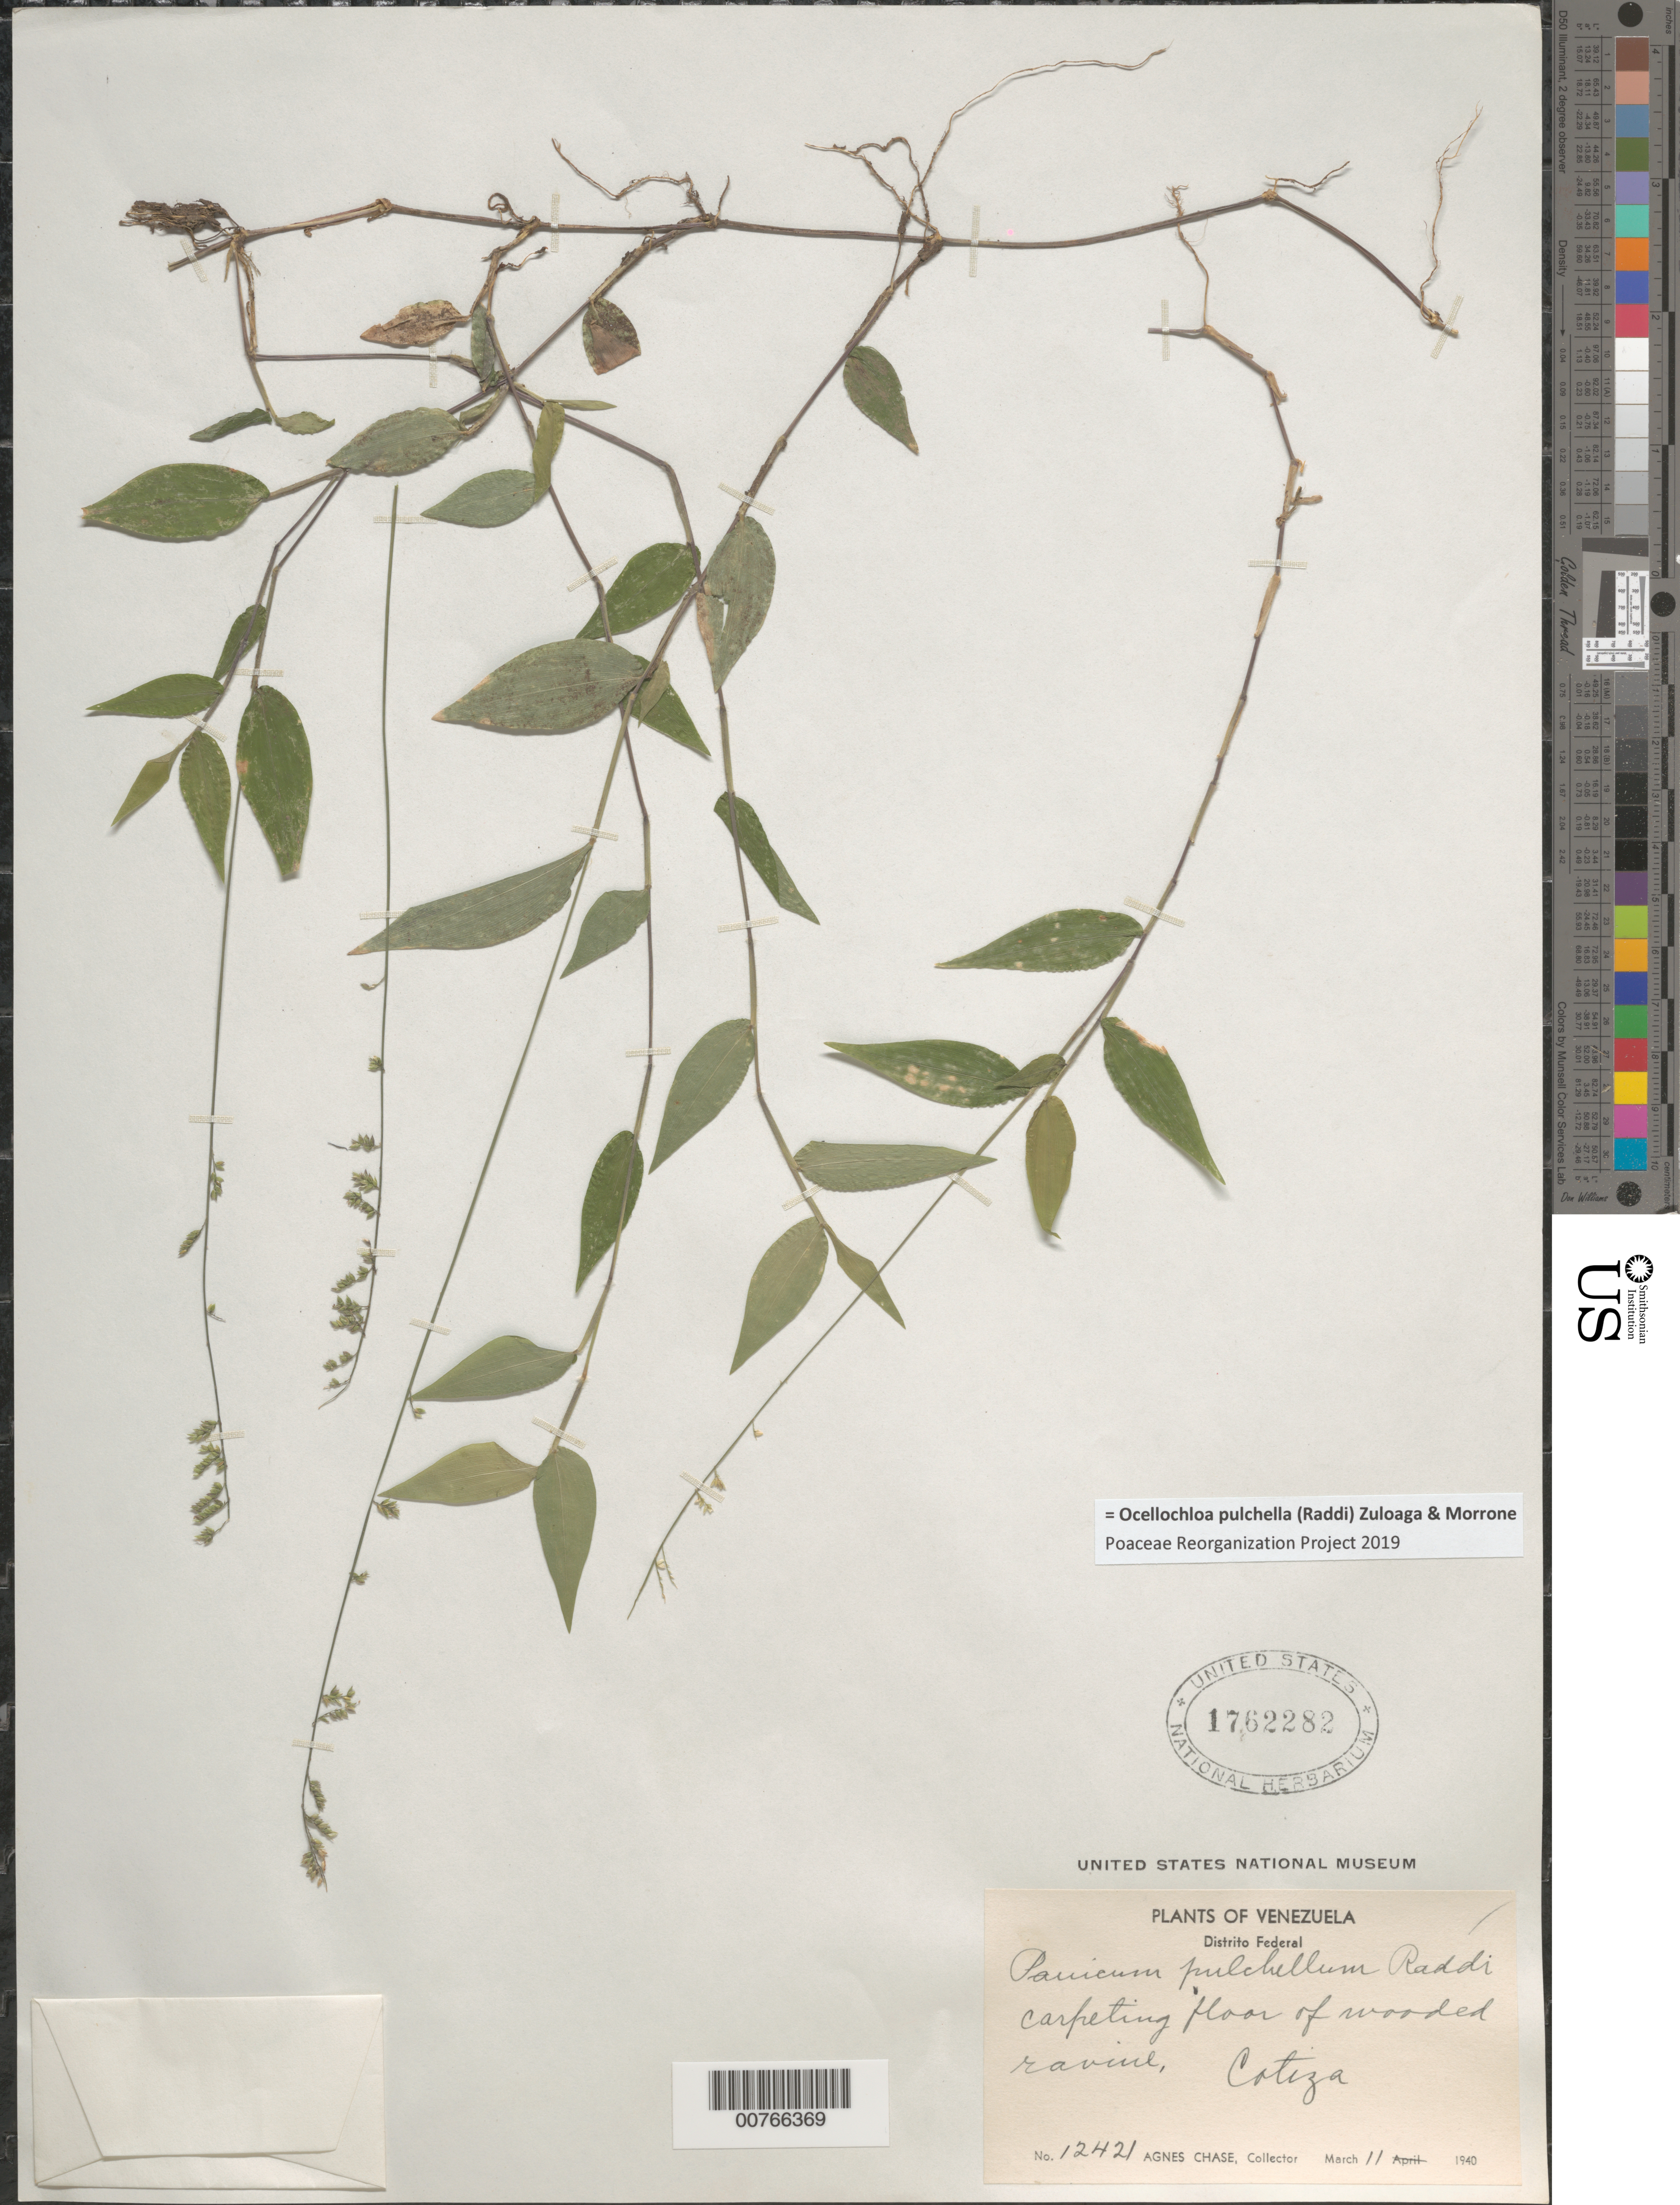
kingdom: Plantae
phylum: Tracheophyta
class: Liliopsida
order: Poales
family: Poaceae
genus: Panicum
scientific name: Panicum pulchellum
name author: Raddi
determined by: Chase, [M.] Agnes, (US)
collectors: A. Chase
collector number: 12421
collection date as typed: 11 Mar 1940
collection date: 1940-03-11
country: Venezuela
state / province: Distrito Federal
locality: Cotiza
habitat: carpeting floor of wooded ravine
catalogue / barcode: US 1762282